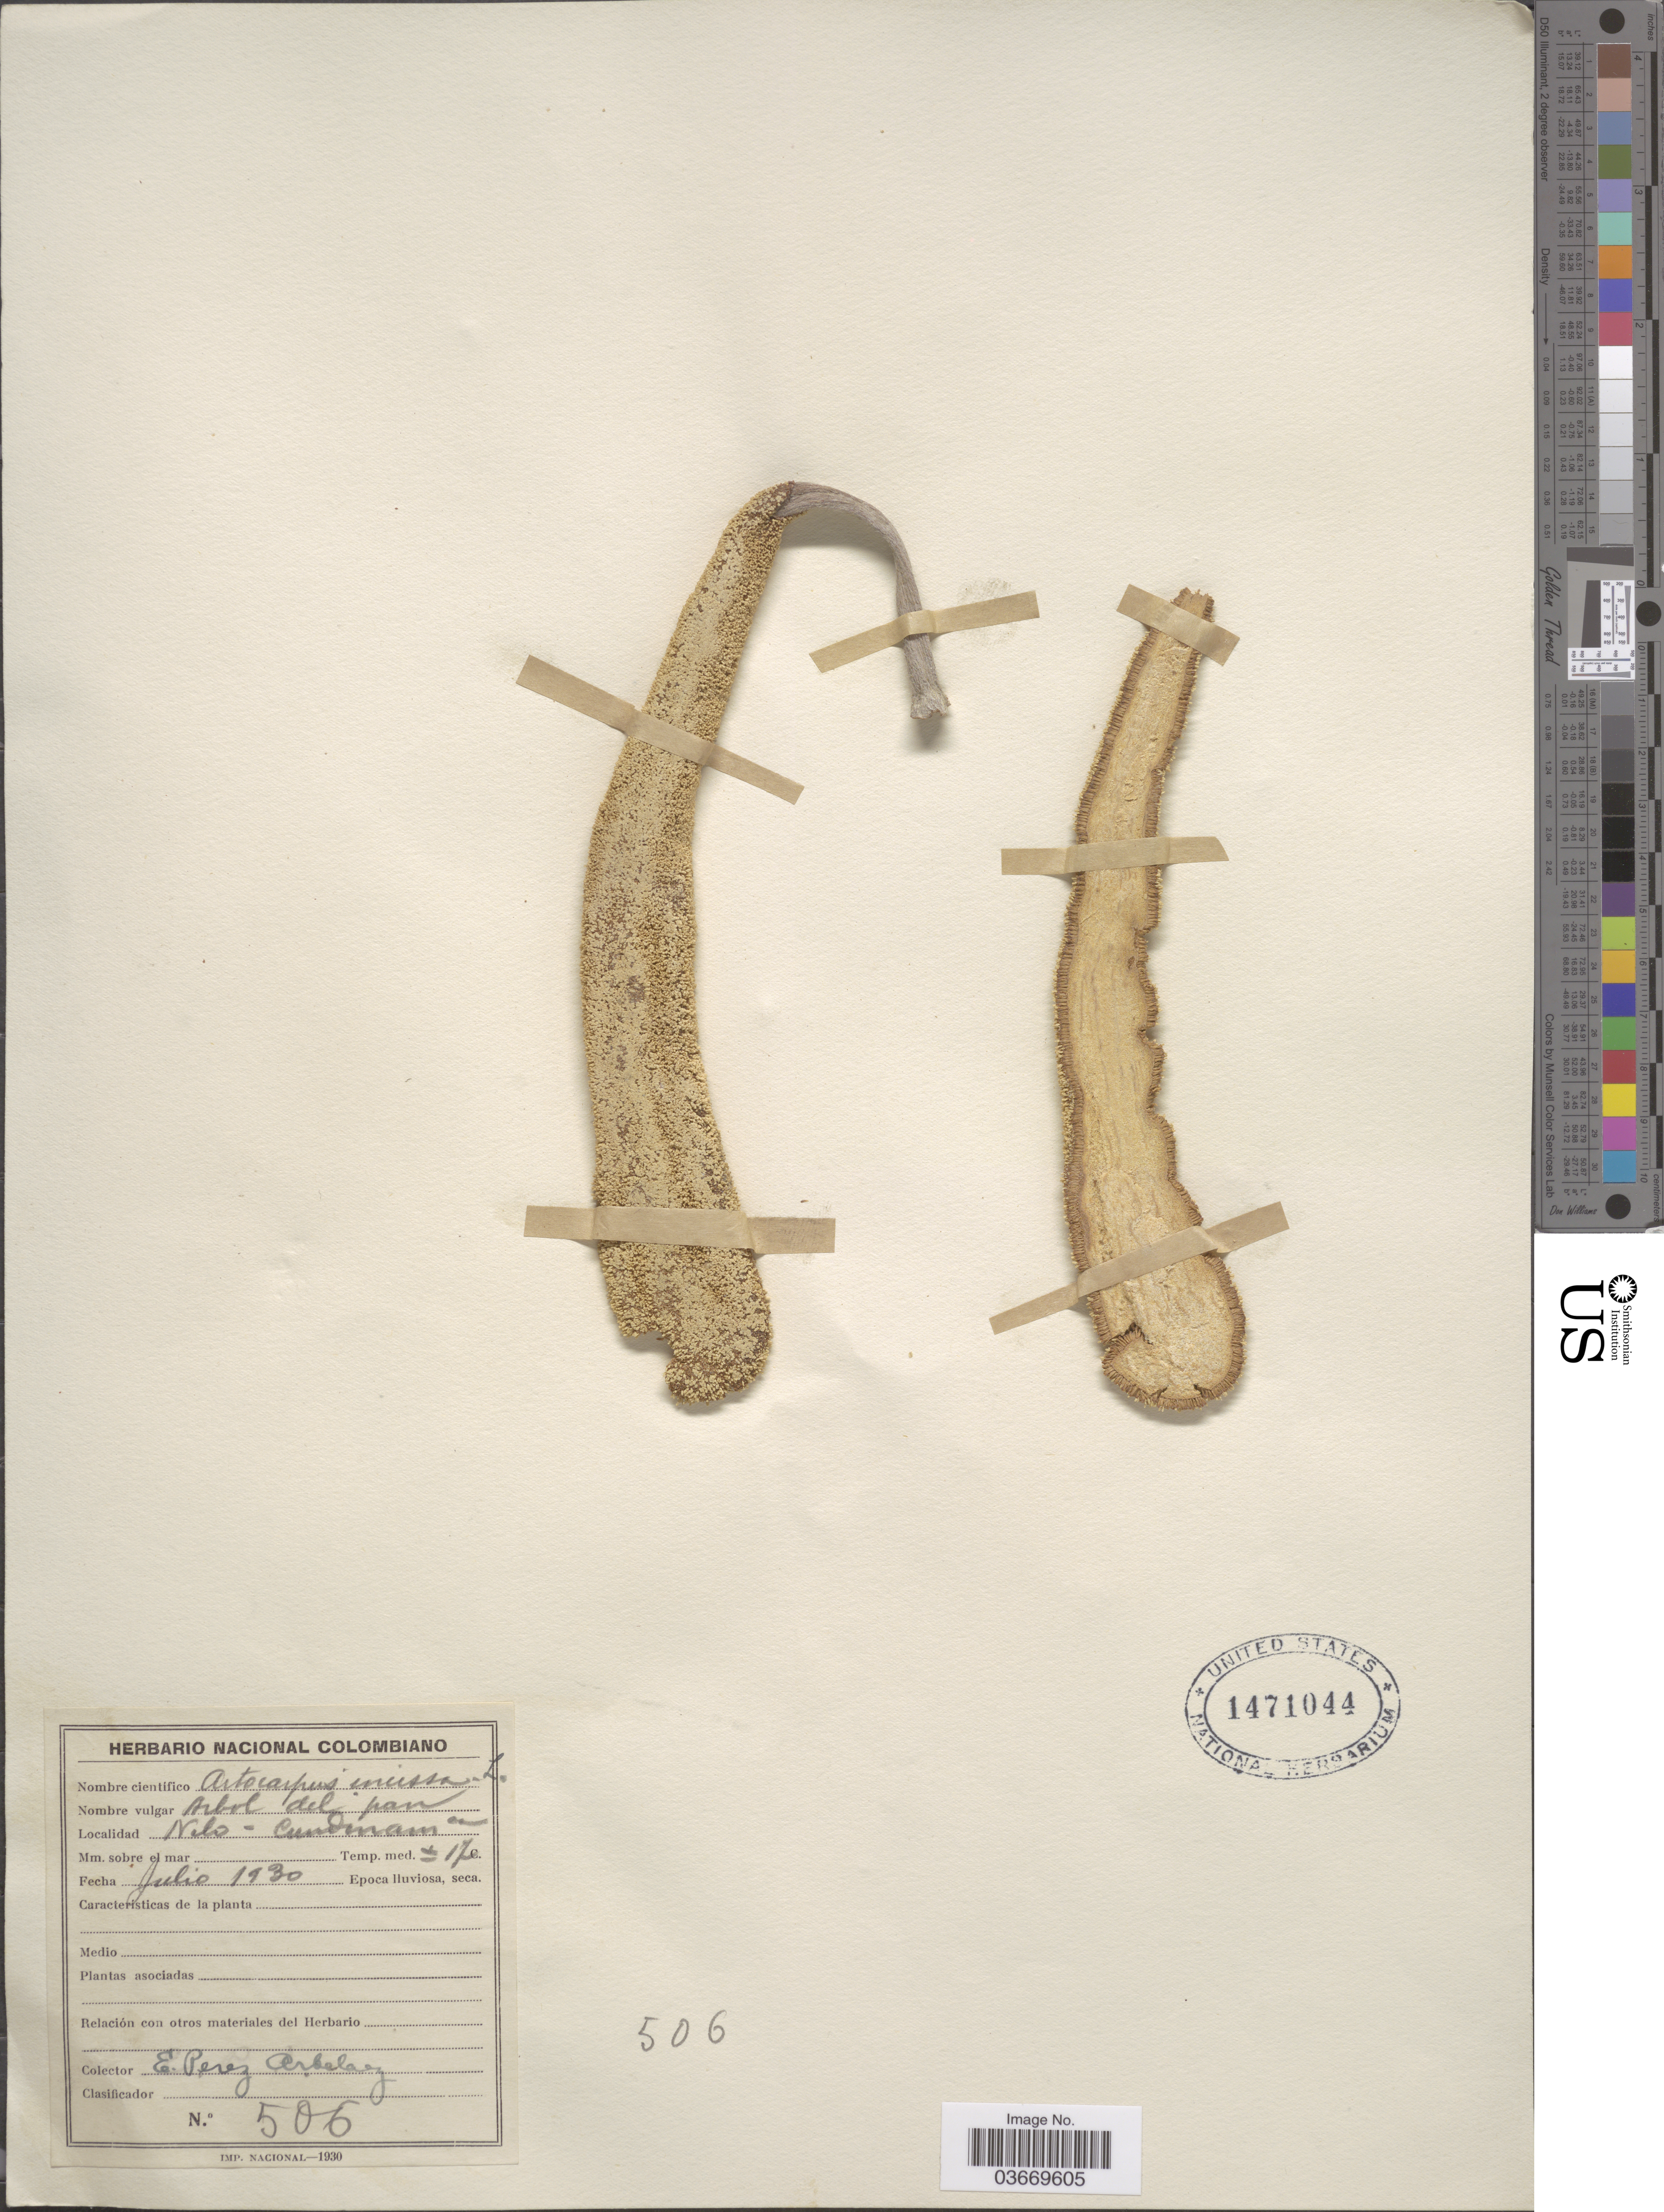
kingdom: Plantae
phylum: Tracheophyta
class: Magnoliopsida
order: Rosales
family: Moraceae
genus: Artocarpus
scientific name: Artocarpus altilis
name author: (Parkinson) Fosberg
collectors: E. Pérez Arbeláez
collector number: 506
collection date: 1930-07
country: Colombia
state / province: Cundinamarca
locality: Nilo - Cundinamarca.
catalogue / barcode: US 1471044